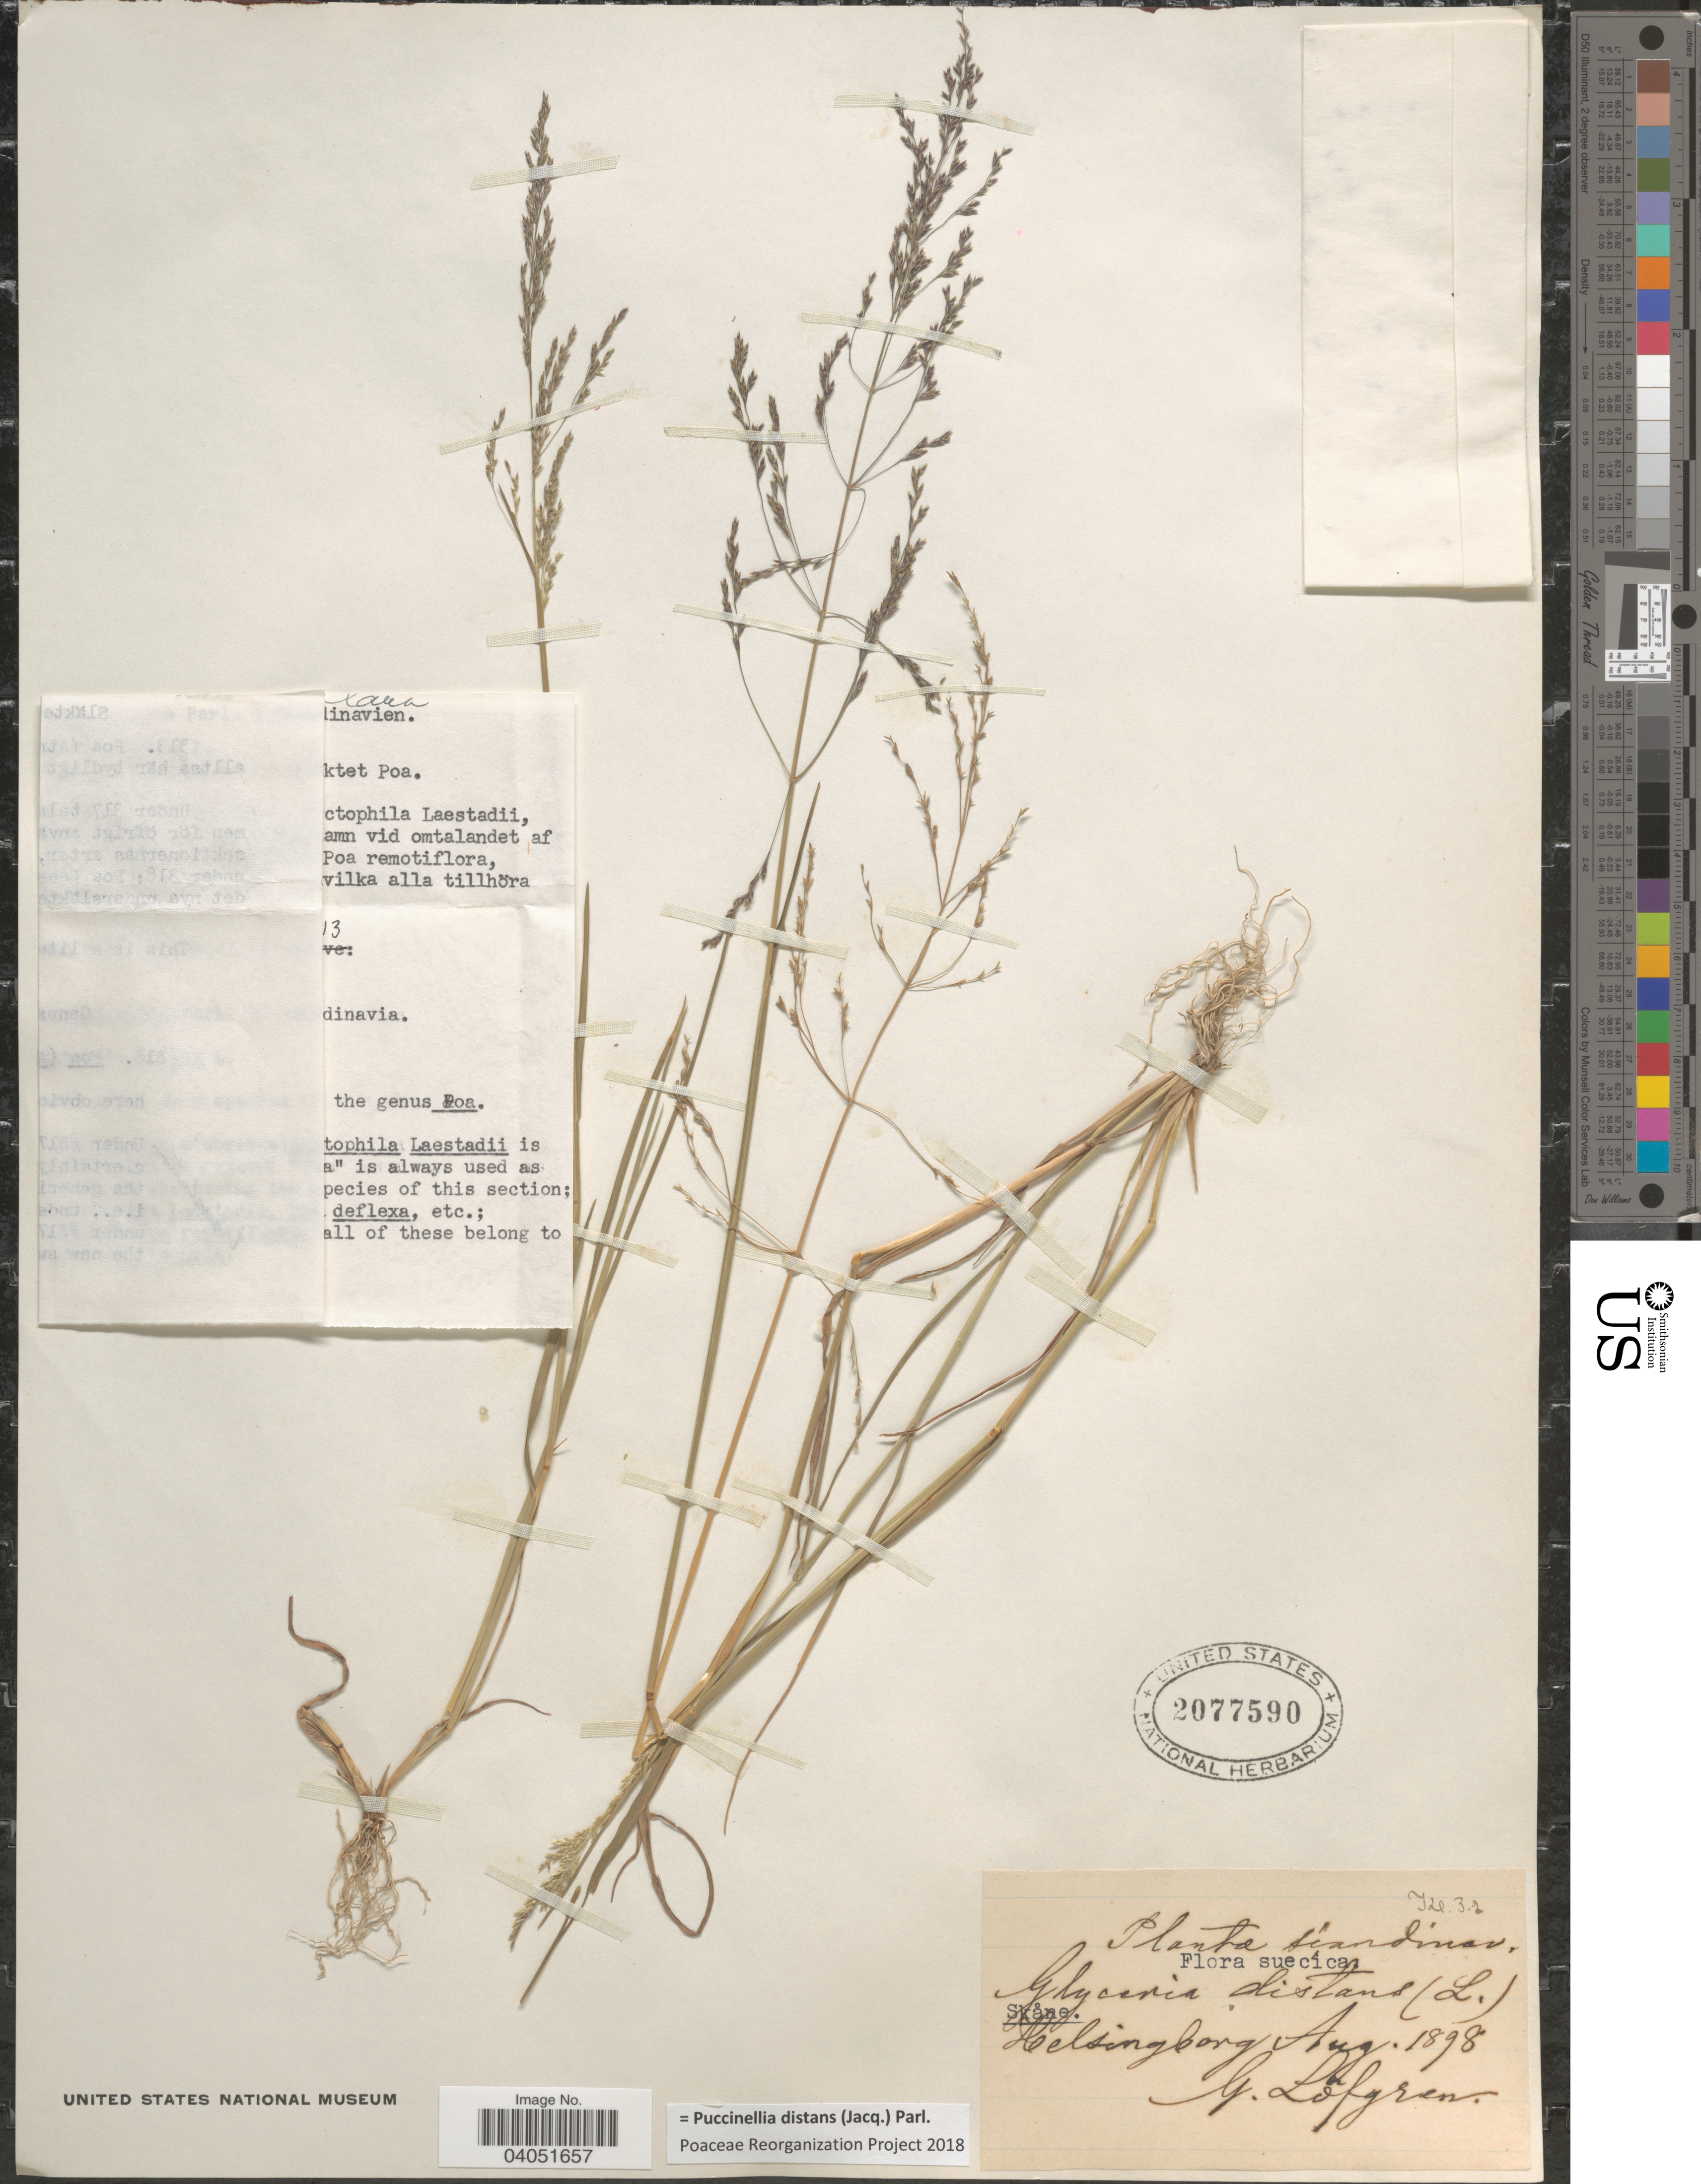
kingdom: Plantae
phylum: Tracheophyta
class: Liliopsida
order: Poales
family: Poaceae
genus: Puccinellia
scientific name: Puccinellia distans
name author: (Jacq.) Parl.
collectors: G. Löfgren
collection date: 1898-08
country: Sweden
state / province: Skåne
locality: Scandinav. Suecica. Helsingborg.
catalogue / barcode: US 2077590